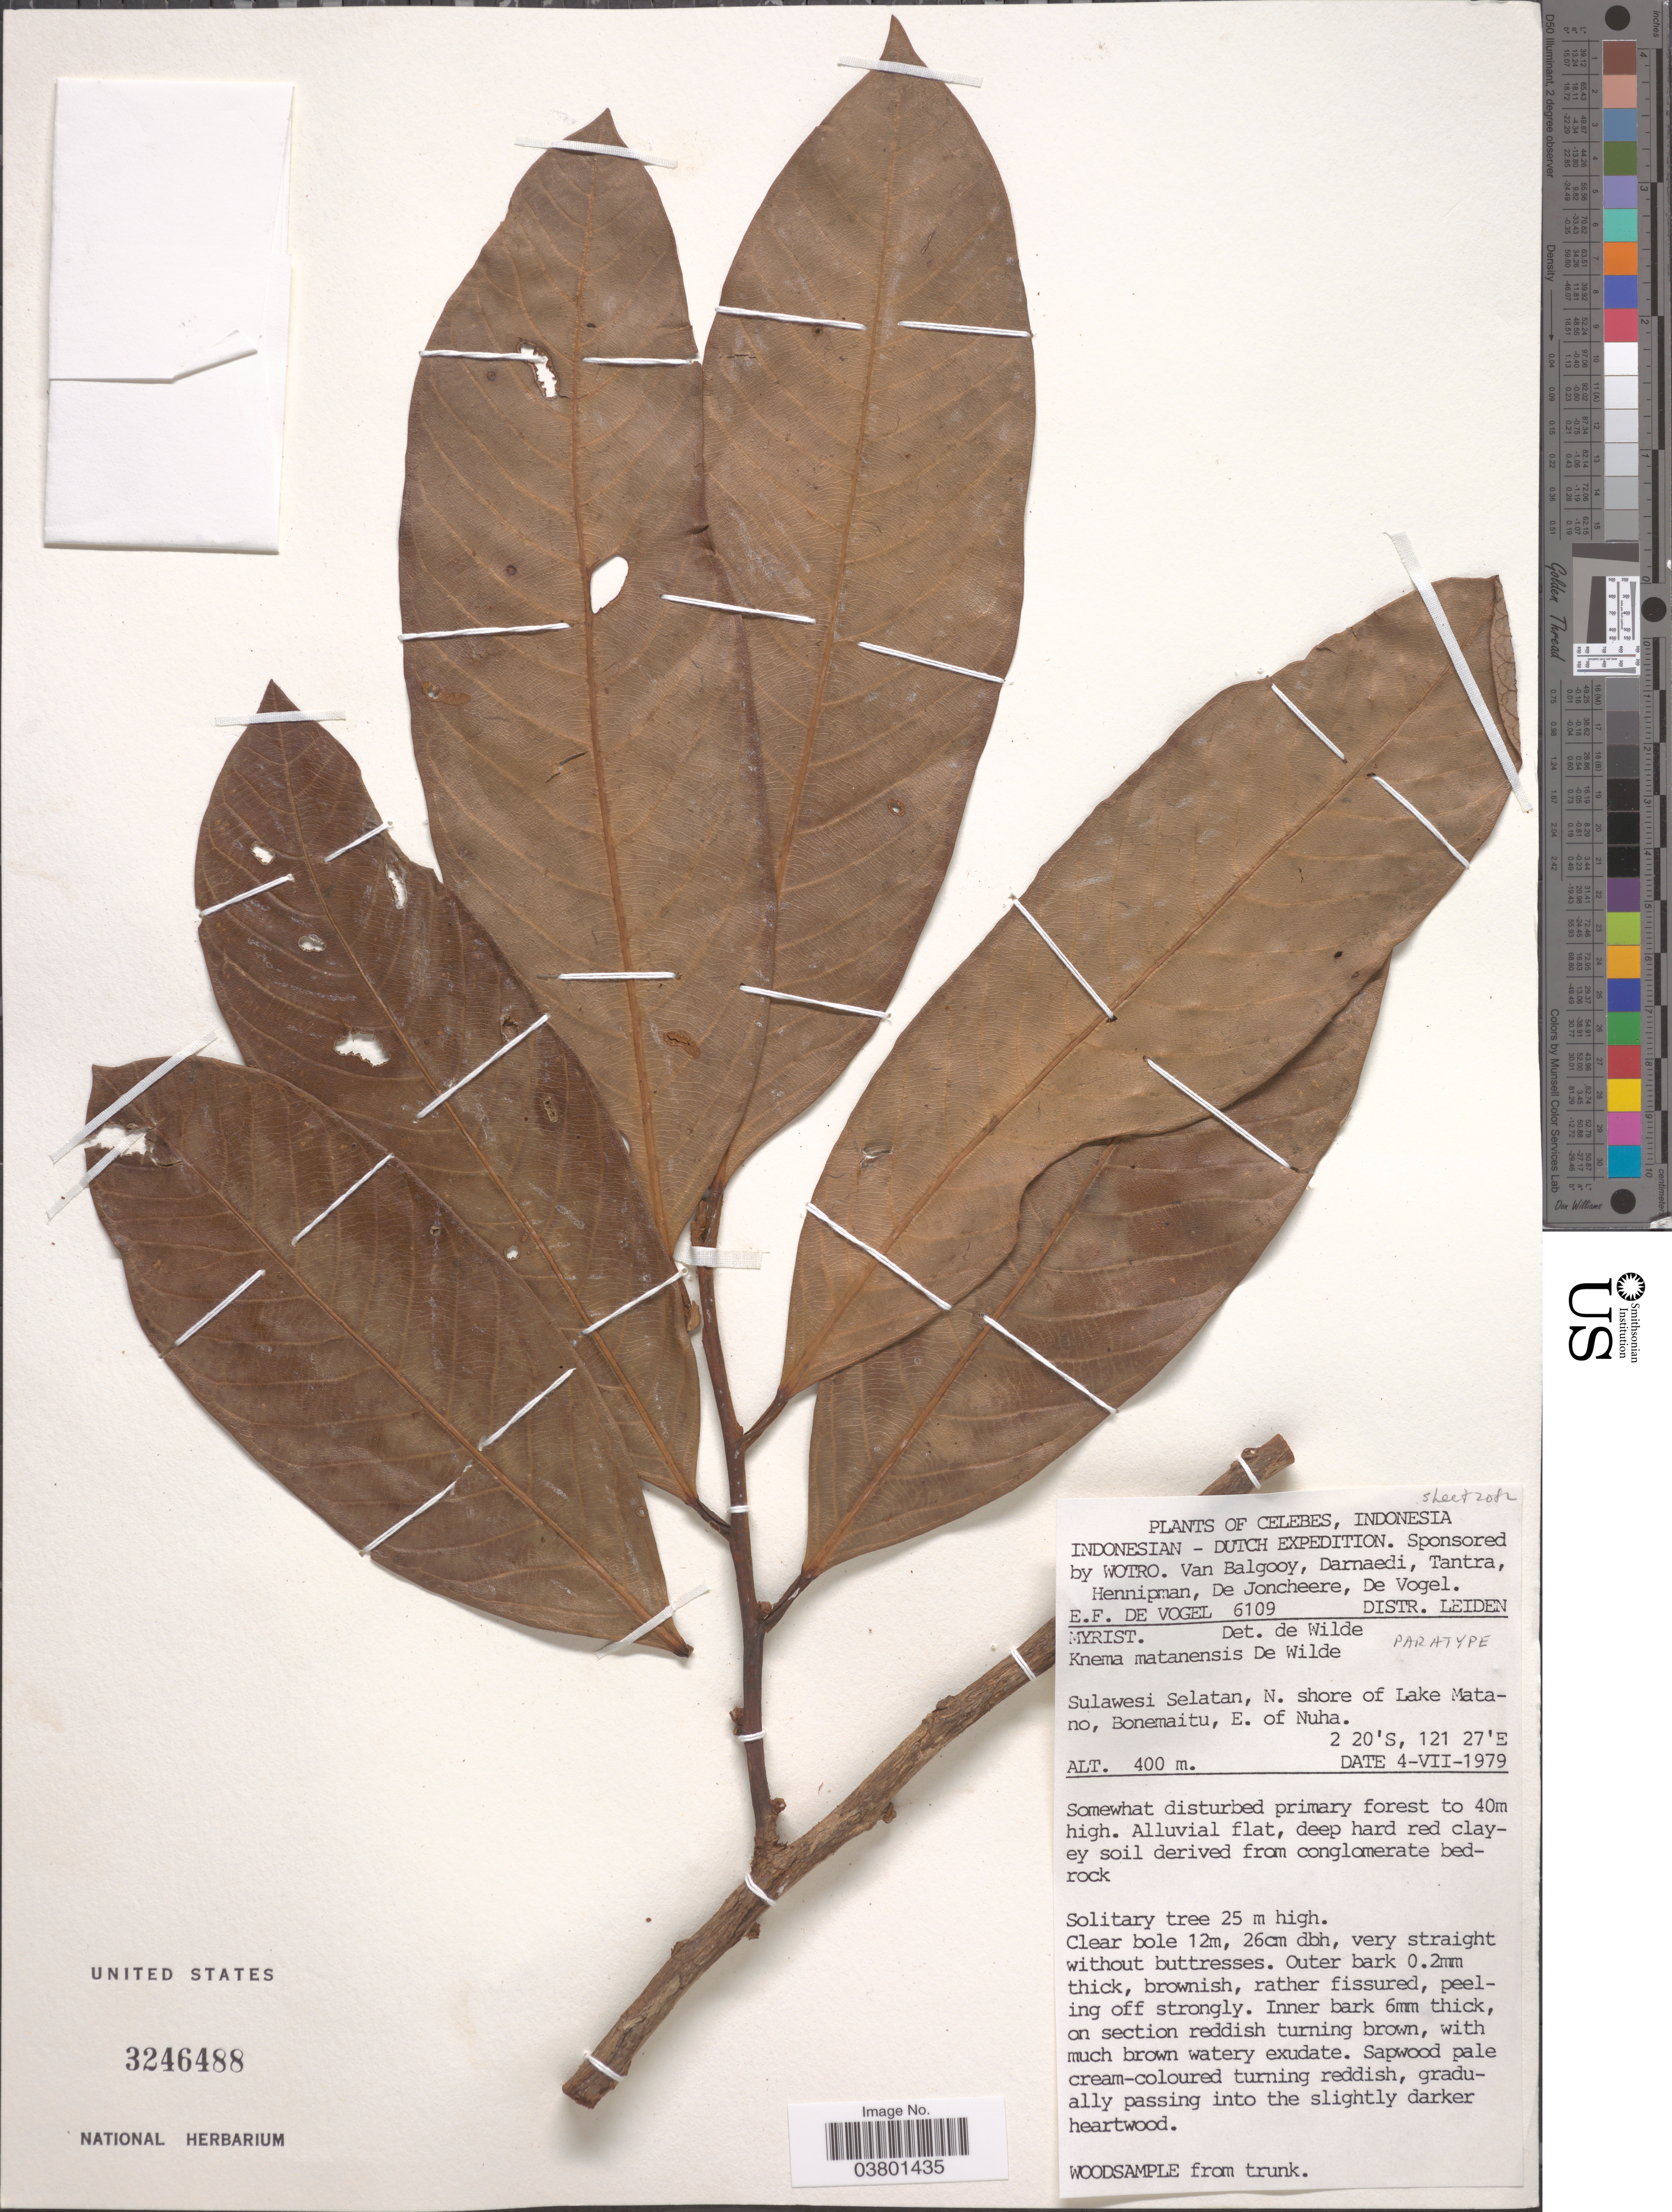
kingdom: Plantae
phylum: Tracheophyta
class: Magnoliopsida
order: Magnoliales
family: Myristicaceae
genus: Knema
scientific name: Knema matanensis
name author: W.J. de Wilde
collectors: E. F. de Vogel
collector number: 6109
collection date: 1979-07-04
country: Indonesia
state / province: Sulawesi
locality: Celebes. Indonesian -Dutch. Distr. Leiden. Sulawesi Selatan, N. shore of Lake Matano, Bonemaitu, E. of Nuha.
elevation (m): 400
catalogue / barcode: US 3246488